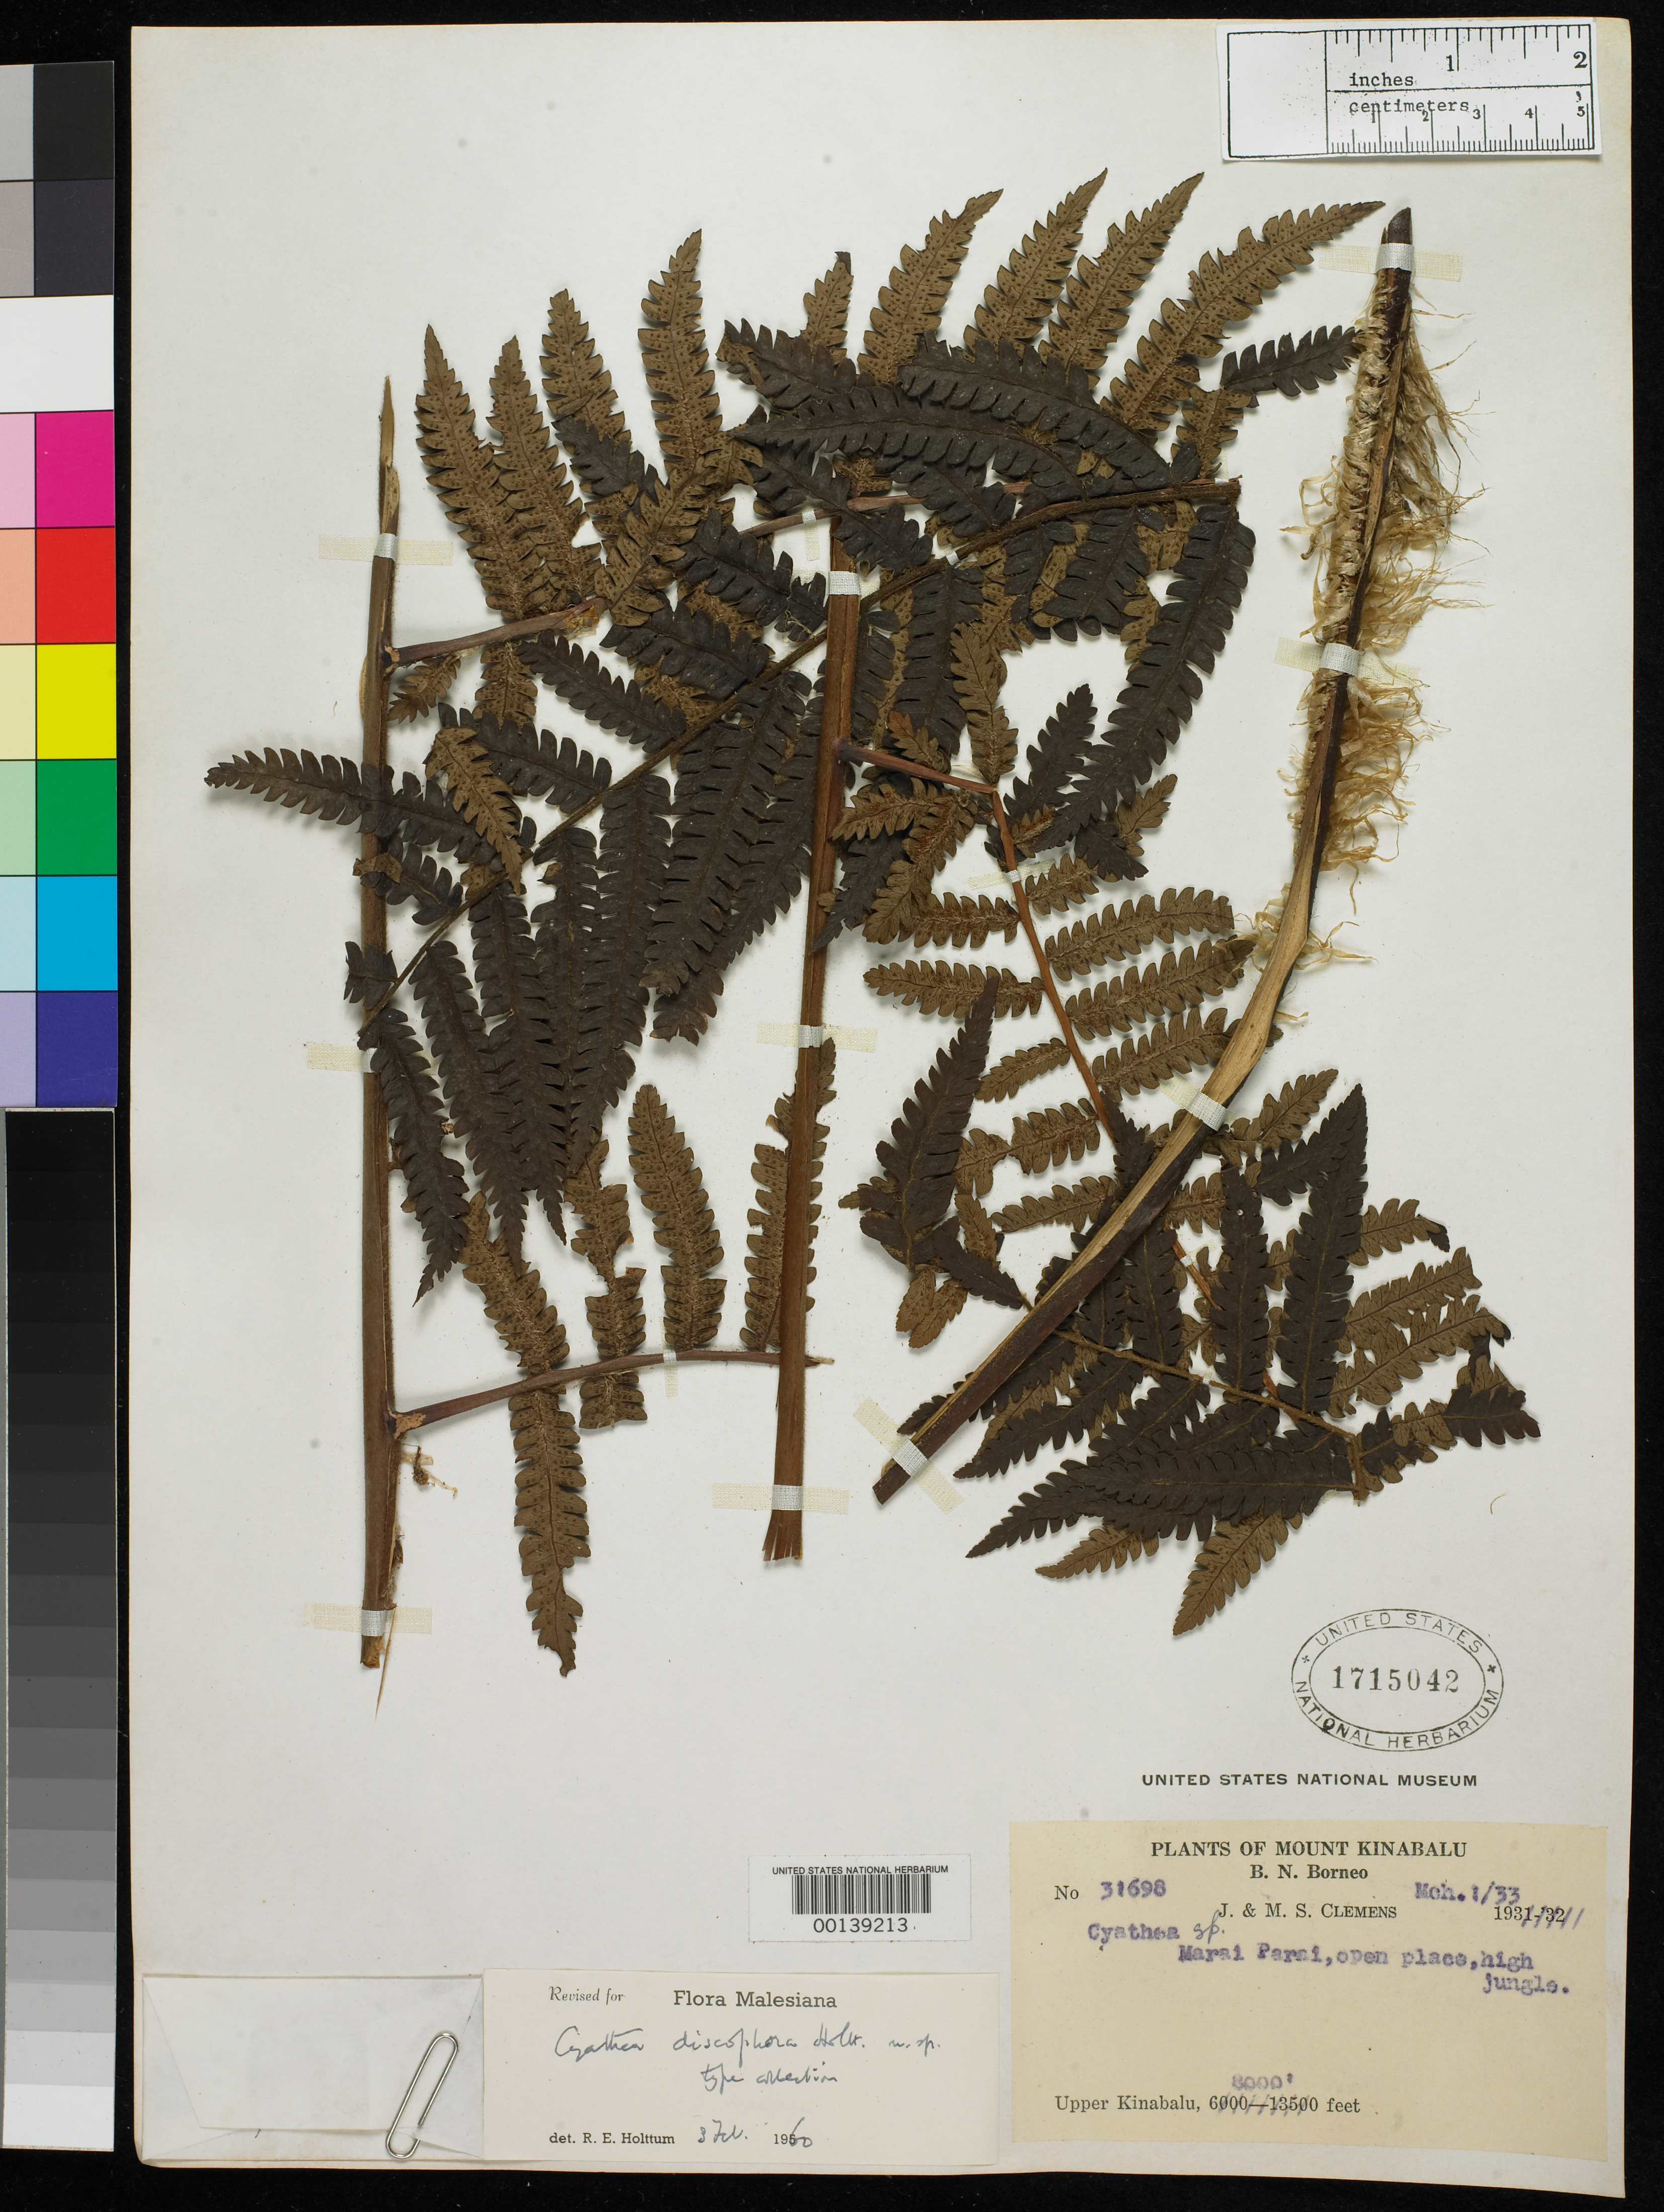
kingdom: Plantae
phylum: Tracheophyta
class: Polypodiopsida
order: Cyatheales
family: Cyatheaceae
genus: Cyathea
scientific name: Cyathea discophora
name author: Holttum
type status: Isotype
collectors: M. S. Clemens & J. Clemens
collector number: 31698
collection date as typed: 01 Mar 1933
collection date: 1933-03-01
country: Malaysia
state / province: Sabah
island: Borneo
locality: Mt. Kinabalu.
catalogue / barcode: US 1715042